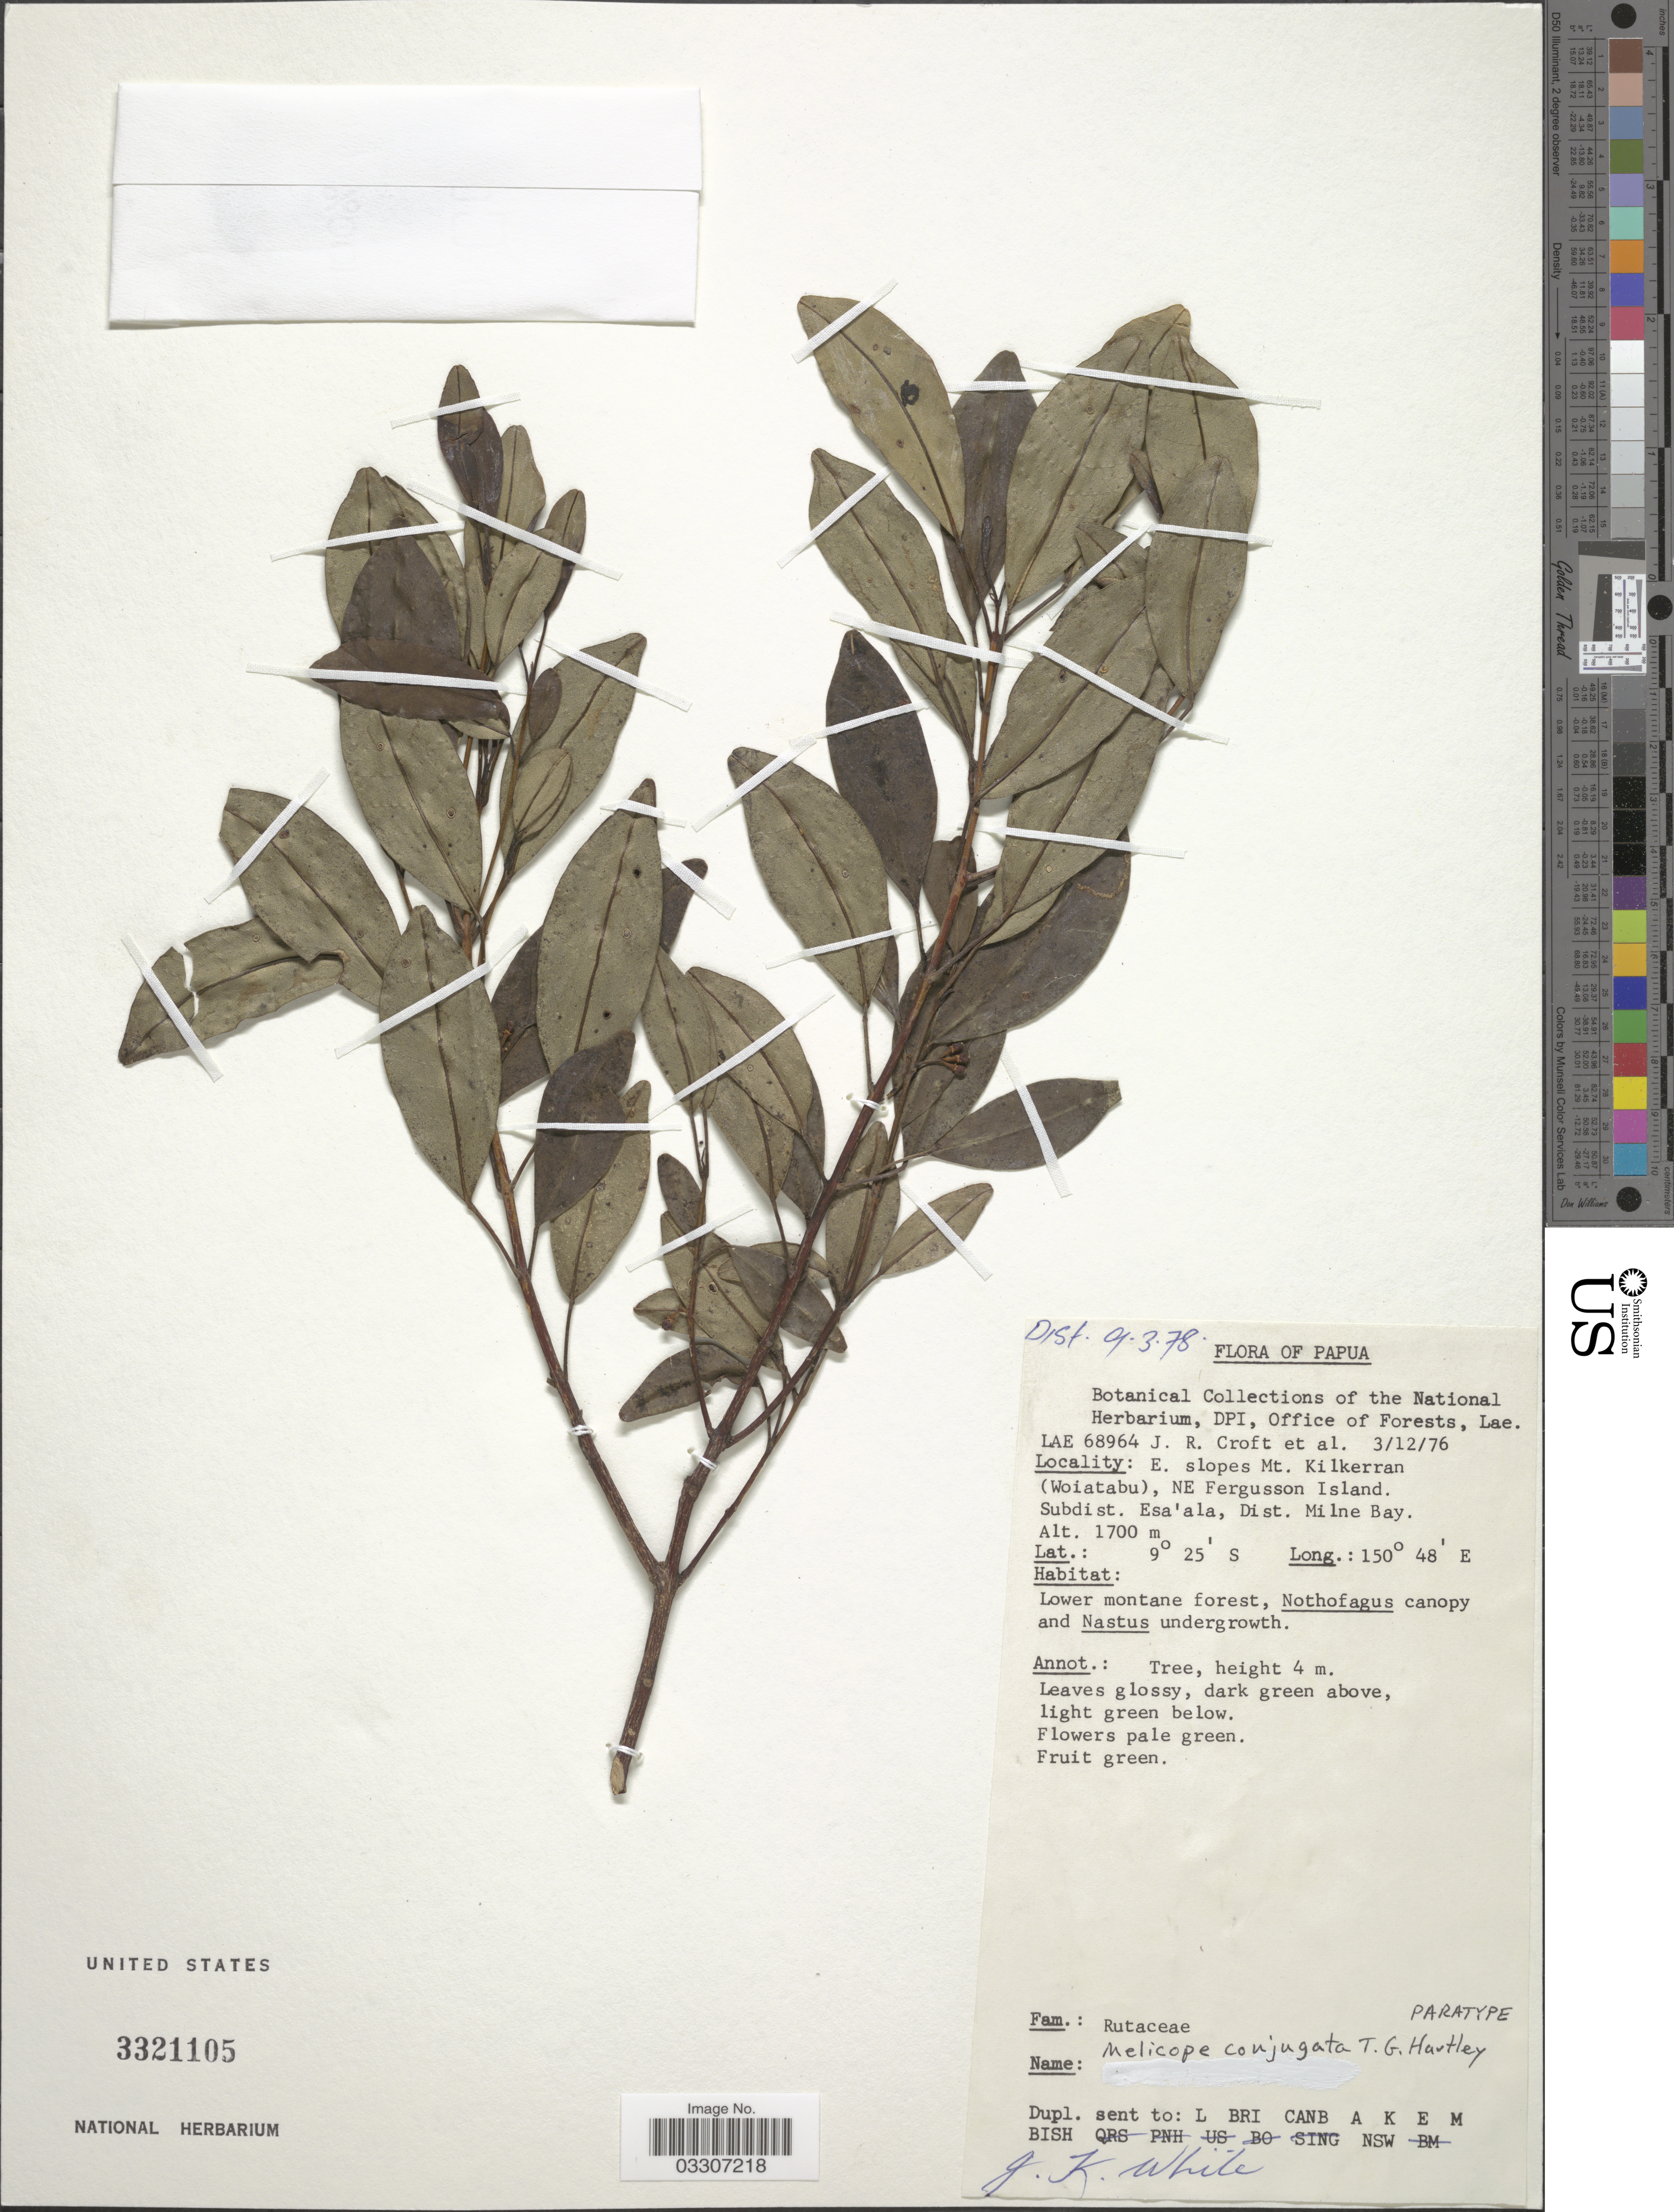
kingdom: Plantae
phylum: Tracheophyta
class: Magnoliopsida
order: Sapindales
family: Rutaceae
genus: Melicope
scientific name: Melicope conjugata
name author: T.G. Hartley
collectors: J. R. Croft & et al.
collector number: LAE 68964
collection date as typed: Transcribed d/m/y: 3/12/76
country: Papua New Guinea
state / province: Milne Bay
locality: Papua. E. slopes Mt. Kilkerran (Woiatabu), NE Fergusson Island. Subdist. Esa'ala, Dist. Milne Bay.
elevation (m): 1700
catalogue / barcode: US 3321105